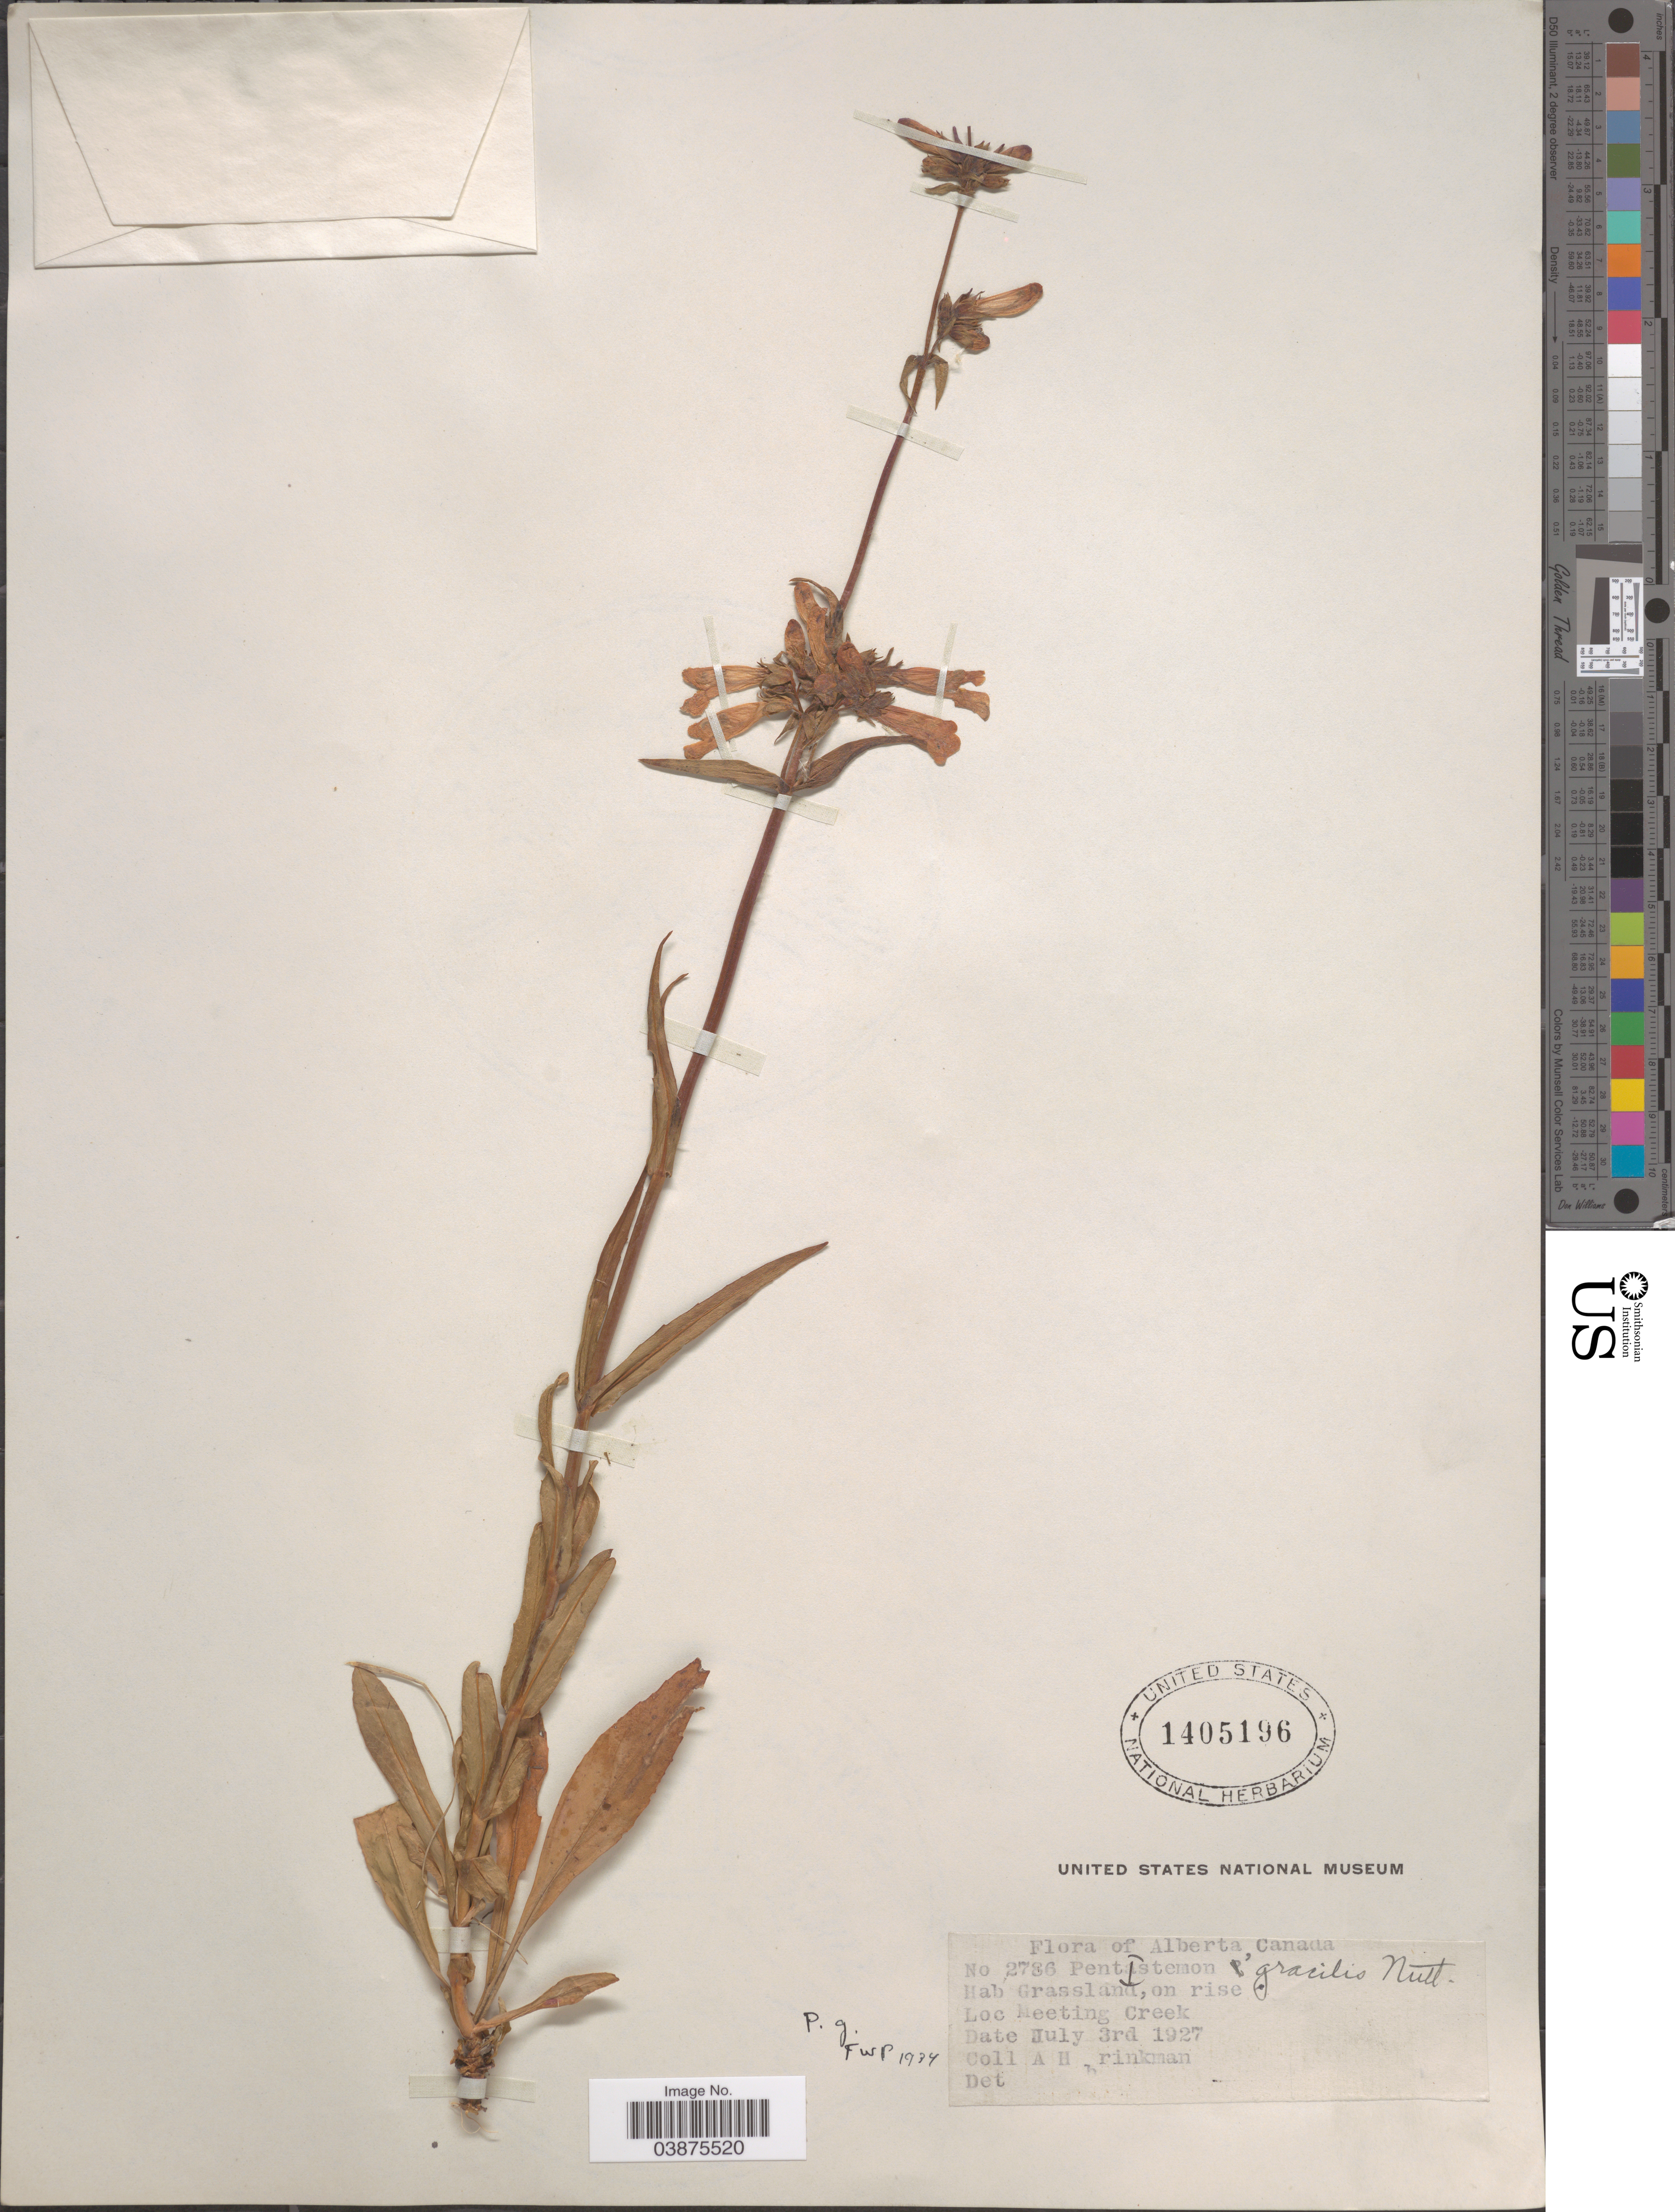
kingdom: Plantae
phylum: Tracheophyta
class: Magnoliopsida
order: Lamiales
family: Plantaginaceae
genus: Penstemon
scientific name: Penstemon gracilis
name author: Nutt.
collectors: A. Brinkman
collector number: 2786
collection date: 1927-07-03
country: Canada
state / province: Alberta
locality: Meeting Creek.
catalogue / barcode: US 1405196